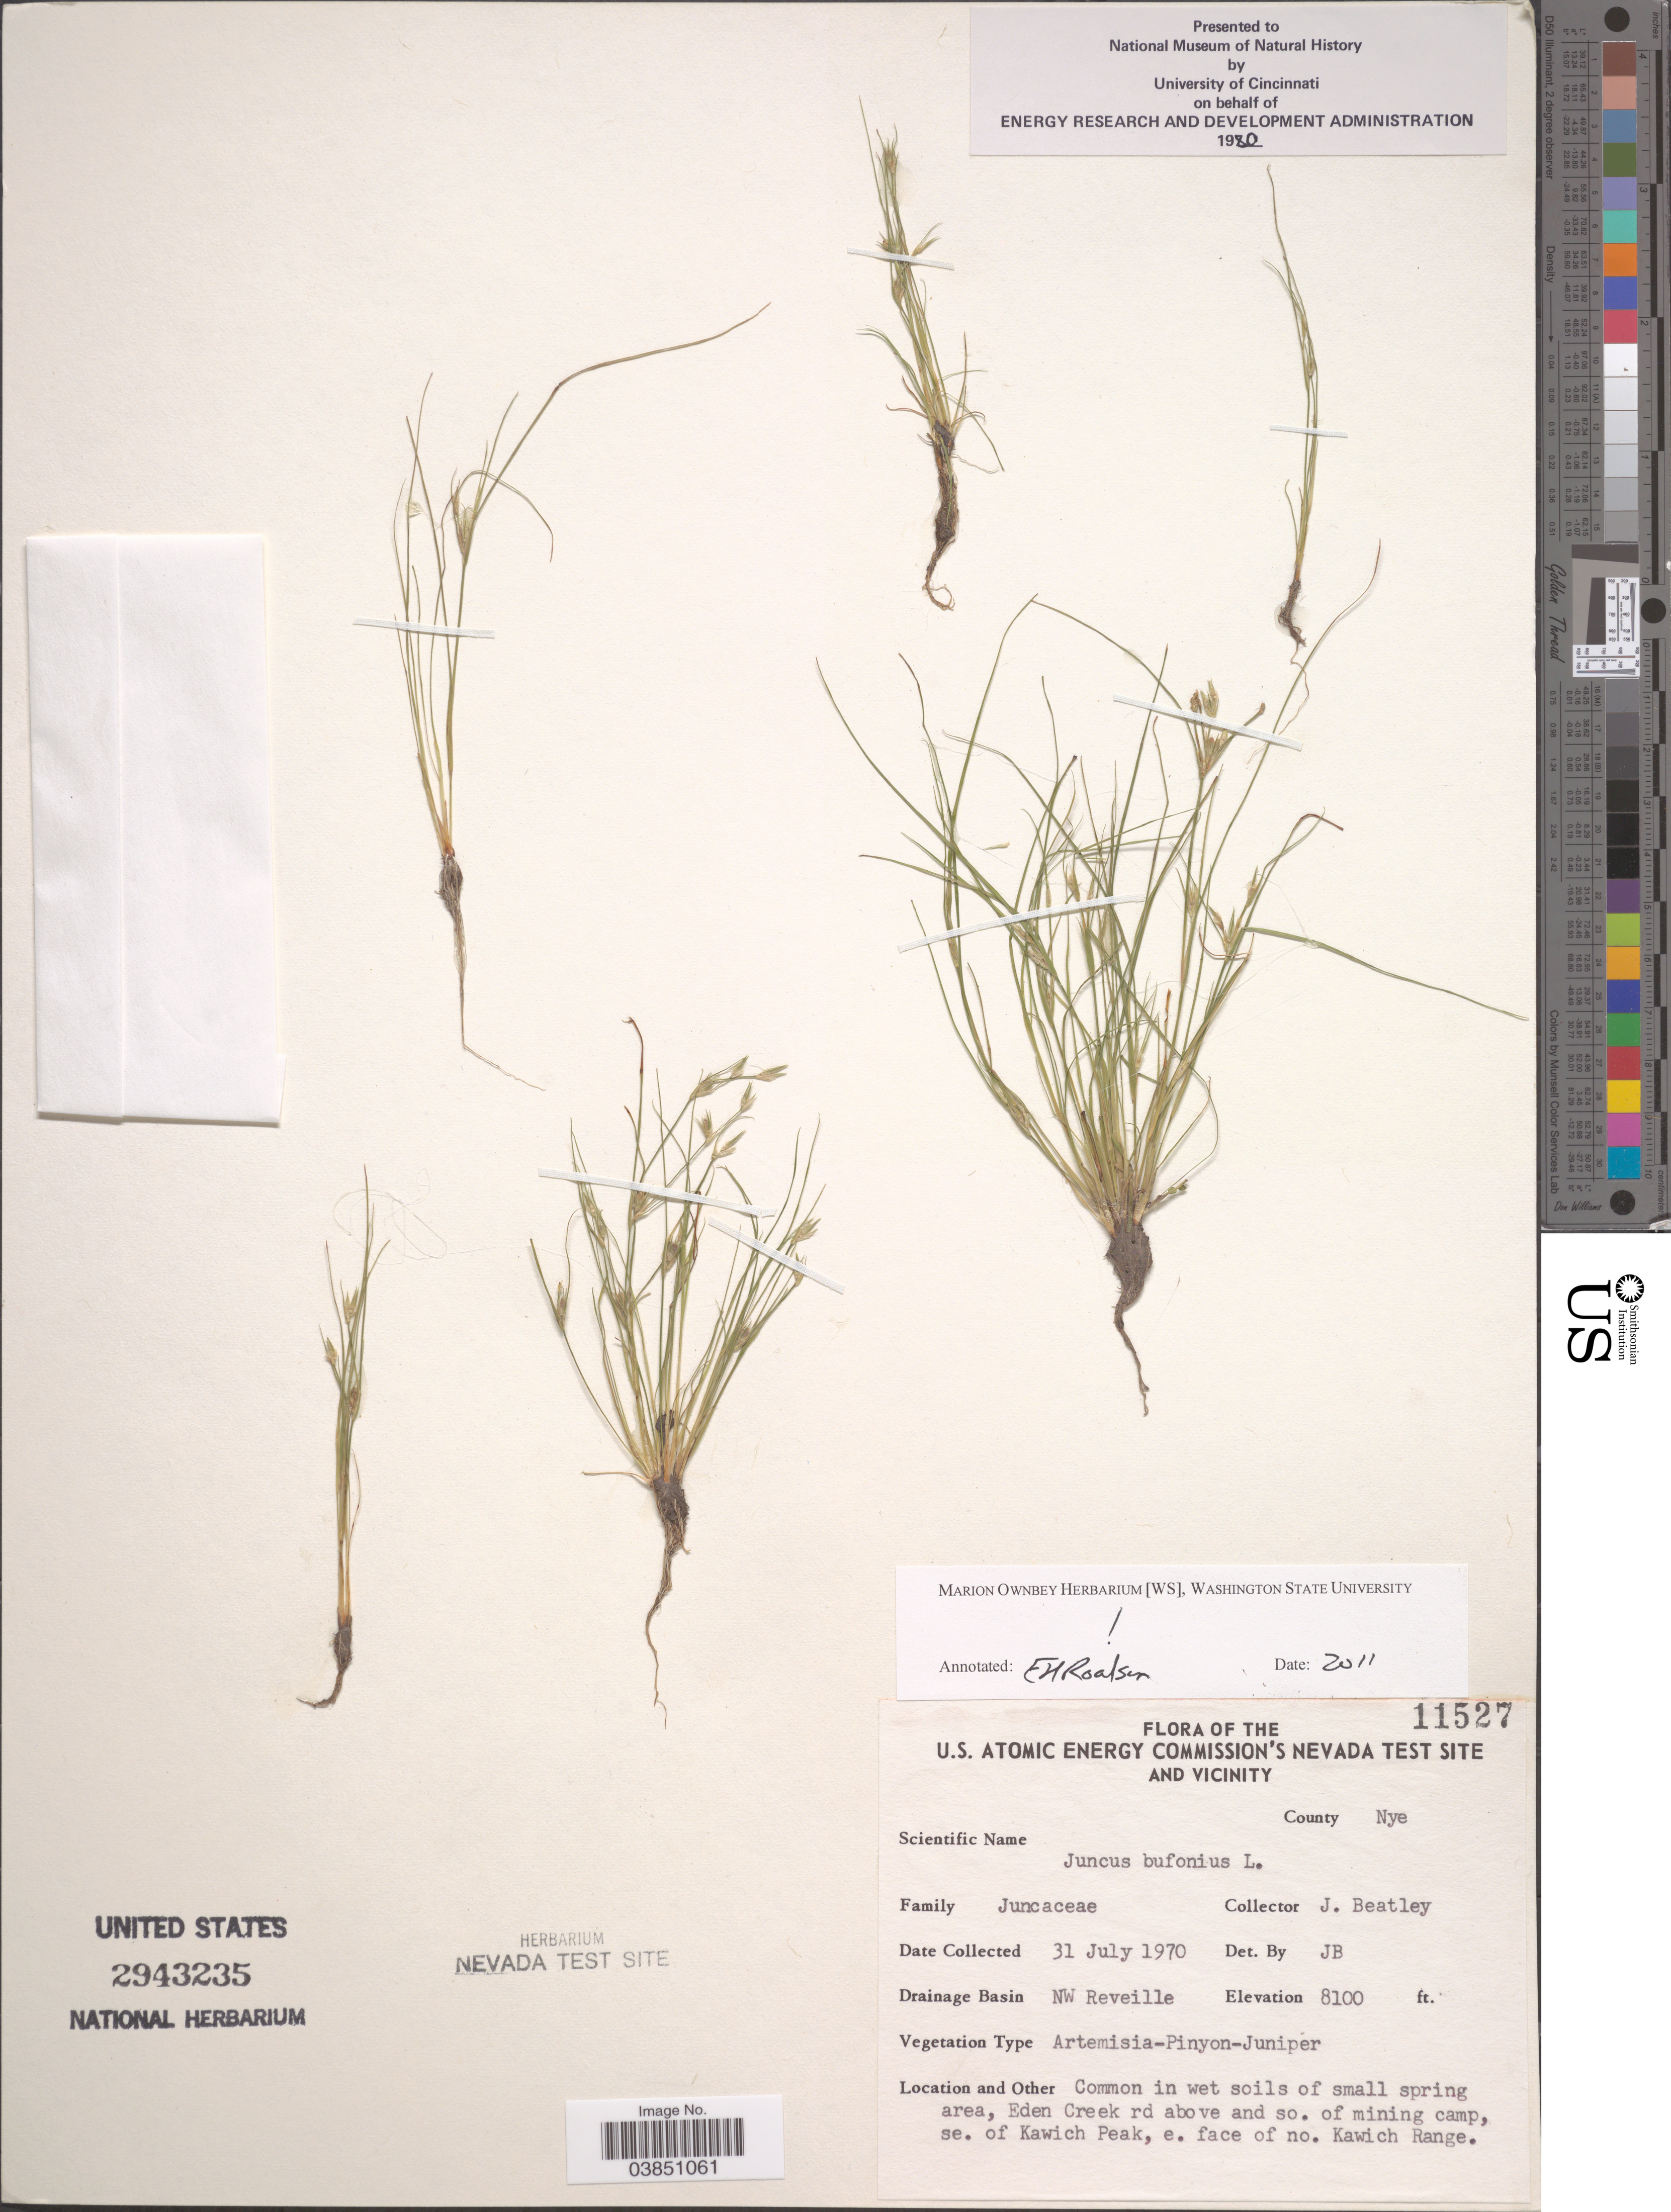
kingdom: Plantae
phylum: Tracheophyta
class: Liliopsida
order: Poales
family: Juncaceae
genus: Juncus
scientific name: Juncus bufonius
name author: L.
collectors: J. C. Beatley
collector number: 11527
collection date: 1970-07-31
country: United States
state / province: Nevada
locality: U.S. Atomic Energy Commission's Nevada Test Site and Vicinity. County Nye. Drainage Basin NW Reveille. Eden Creek rd above and so. of mining camp, se. of Kawich Peak, e. face of no. Kawich Range.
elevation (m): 2469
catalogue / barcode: US 2943235